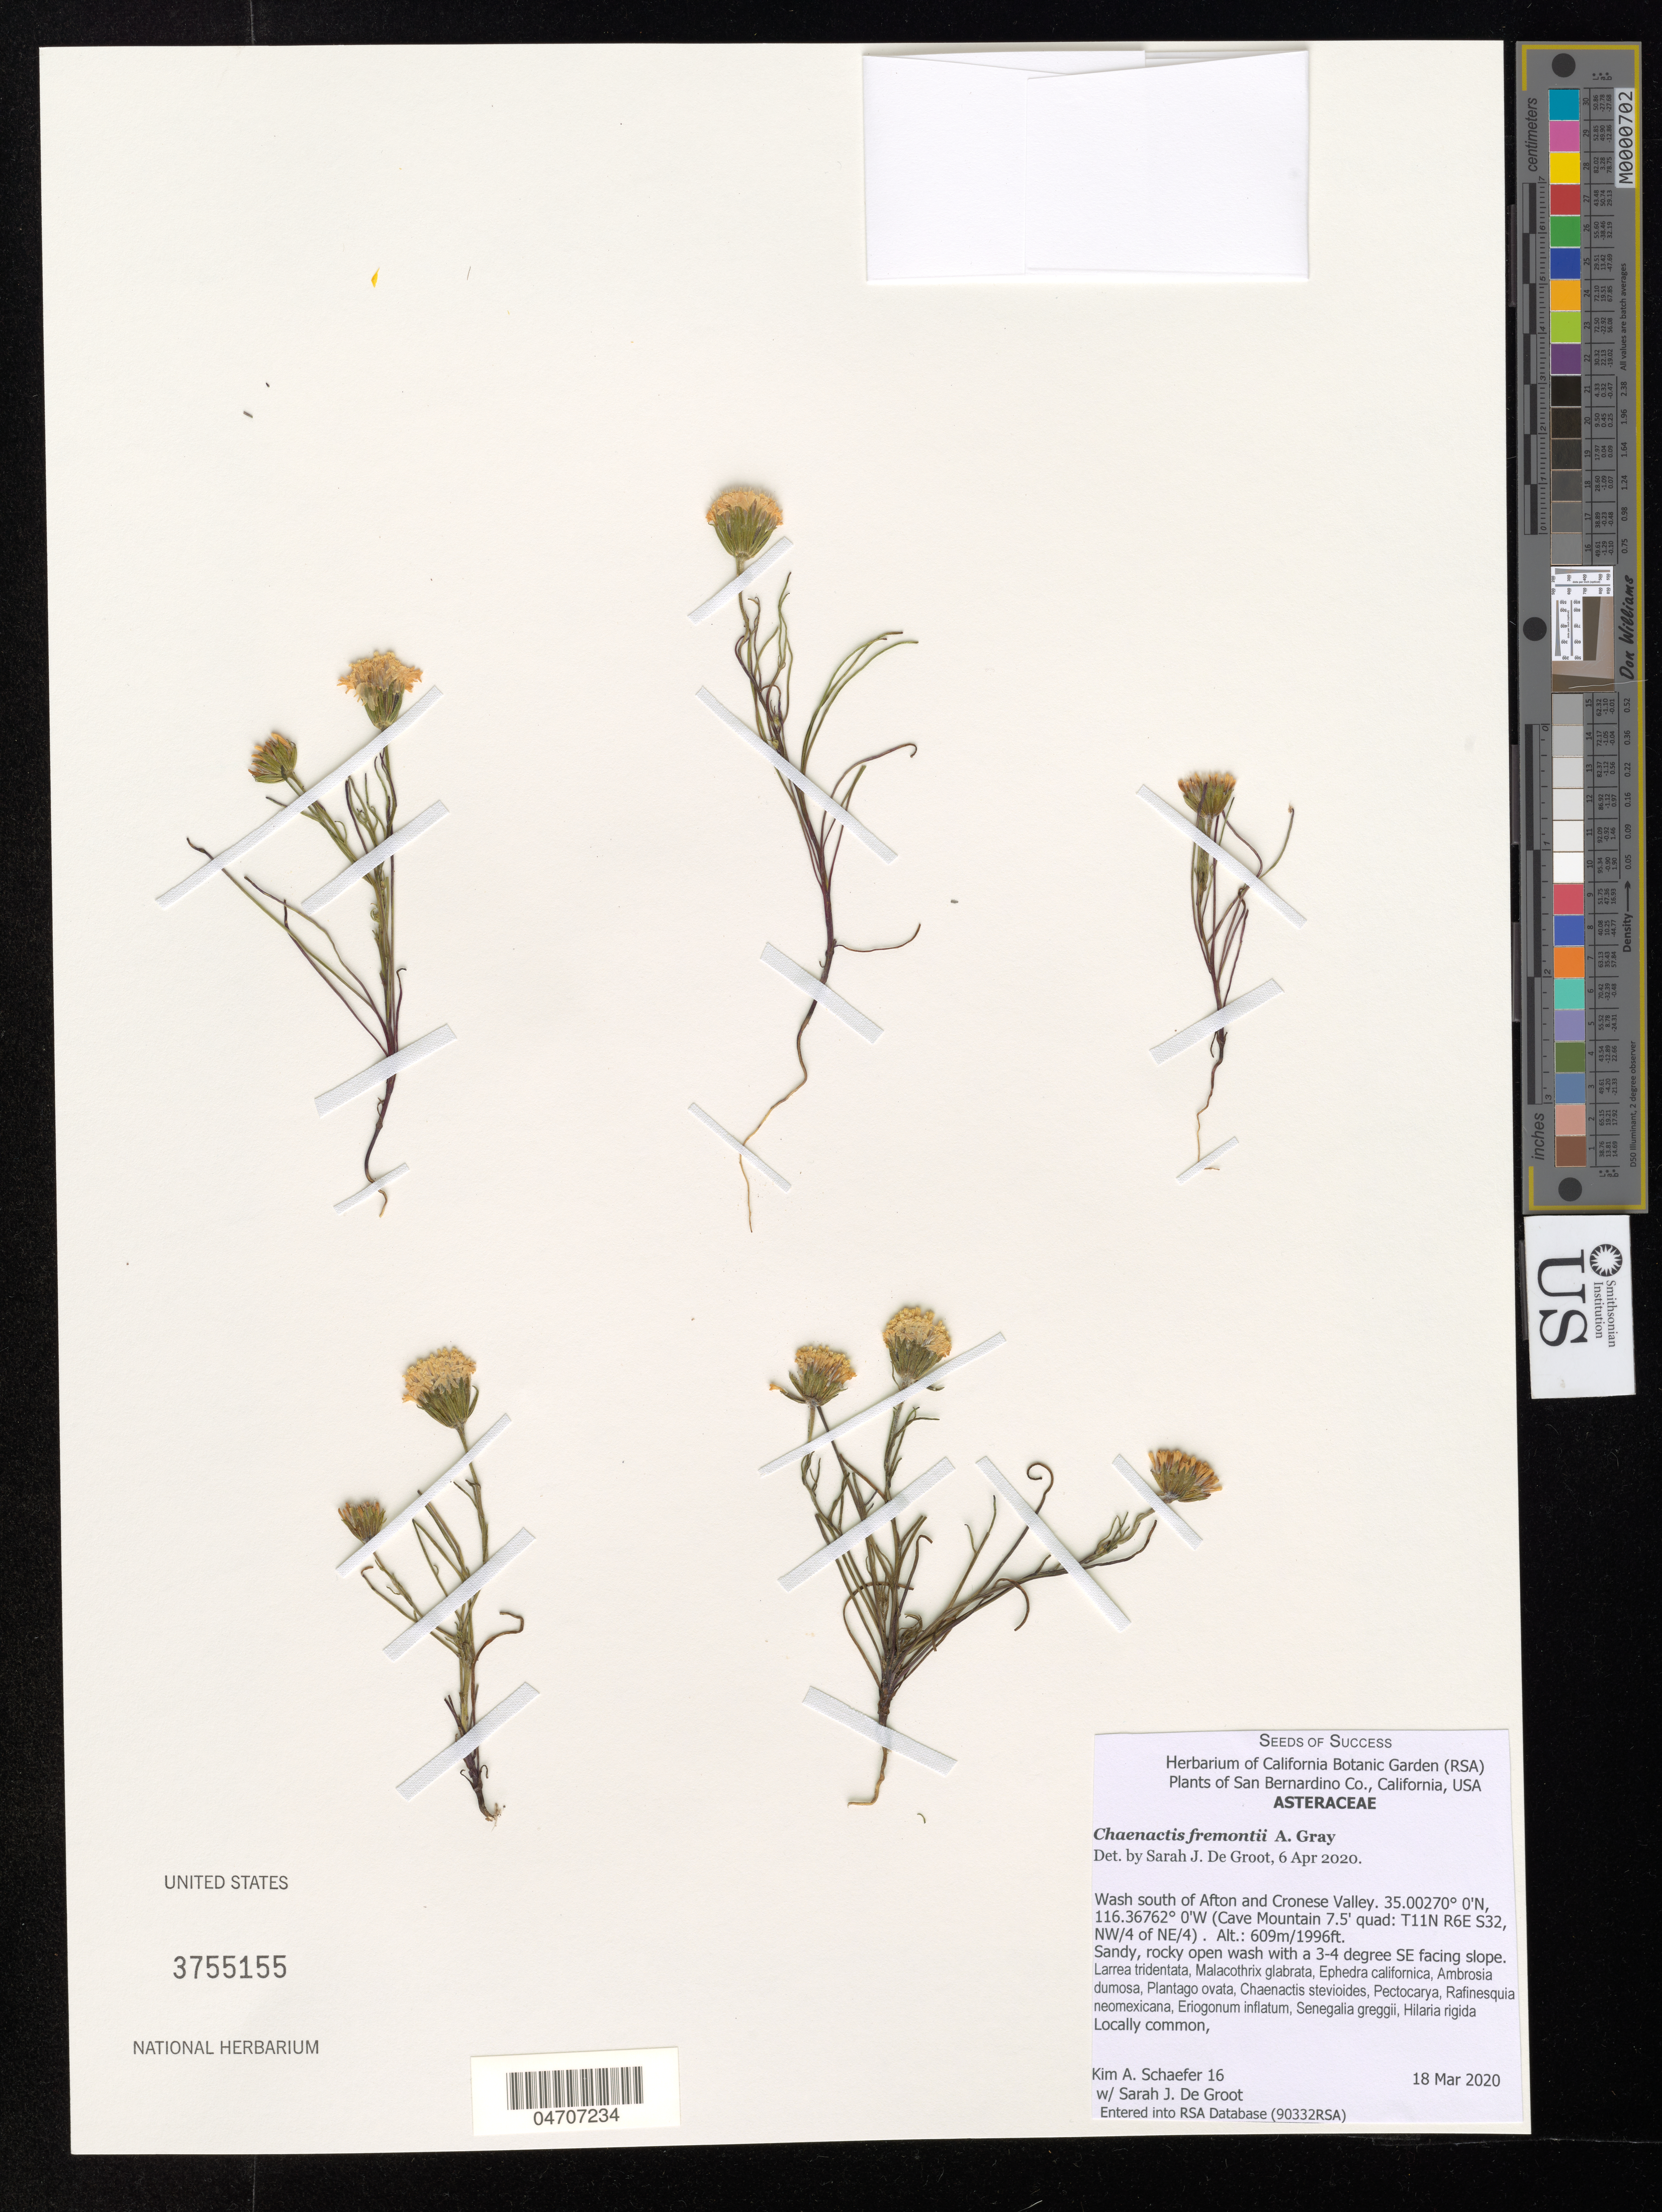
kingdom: Plantae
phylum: Tracheophyta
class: Magnoliopsida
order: Asterales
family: Asteraceae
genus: Chaenactis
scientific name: Chaenactis fremontii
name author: A. Gray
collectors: K. Schaefer & S. De Groot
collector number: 16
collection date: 2020-03-18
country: United States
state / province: California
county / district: San Bernardino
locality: San Bernardino Co. Wash south of Afton and Cronese Valley. (Cave Mountain 7.5' quad: T11N R6E S32, NW/4 of NE/4).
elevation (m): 609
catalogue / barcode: US 3755155